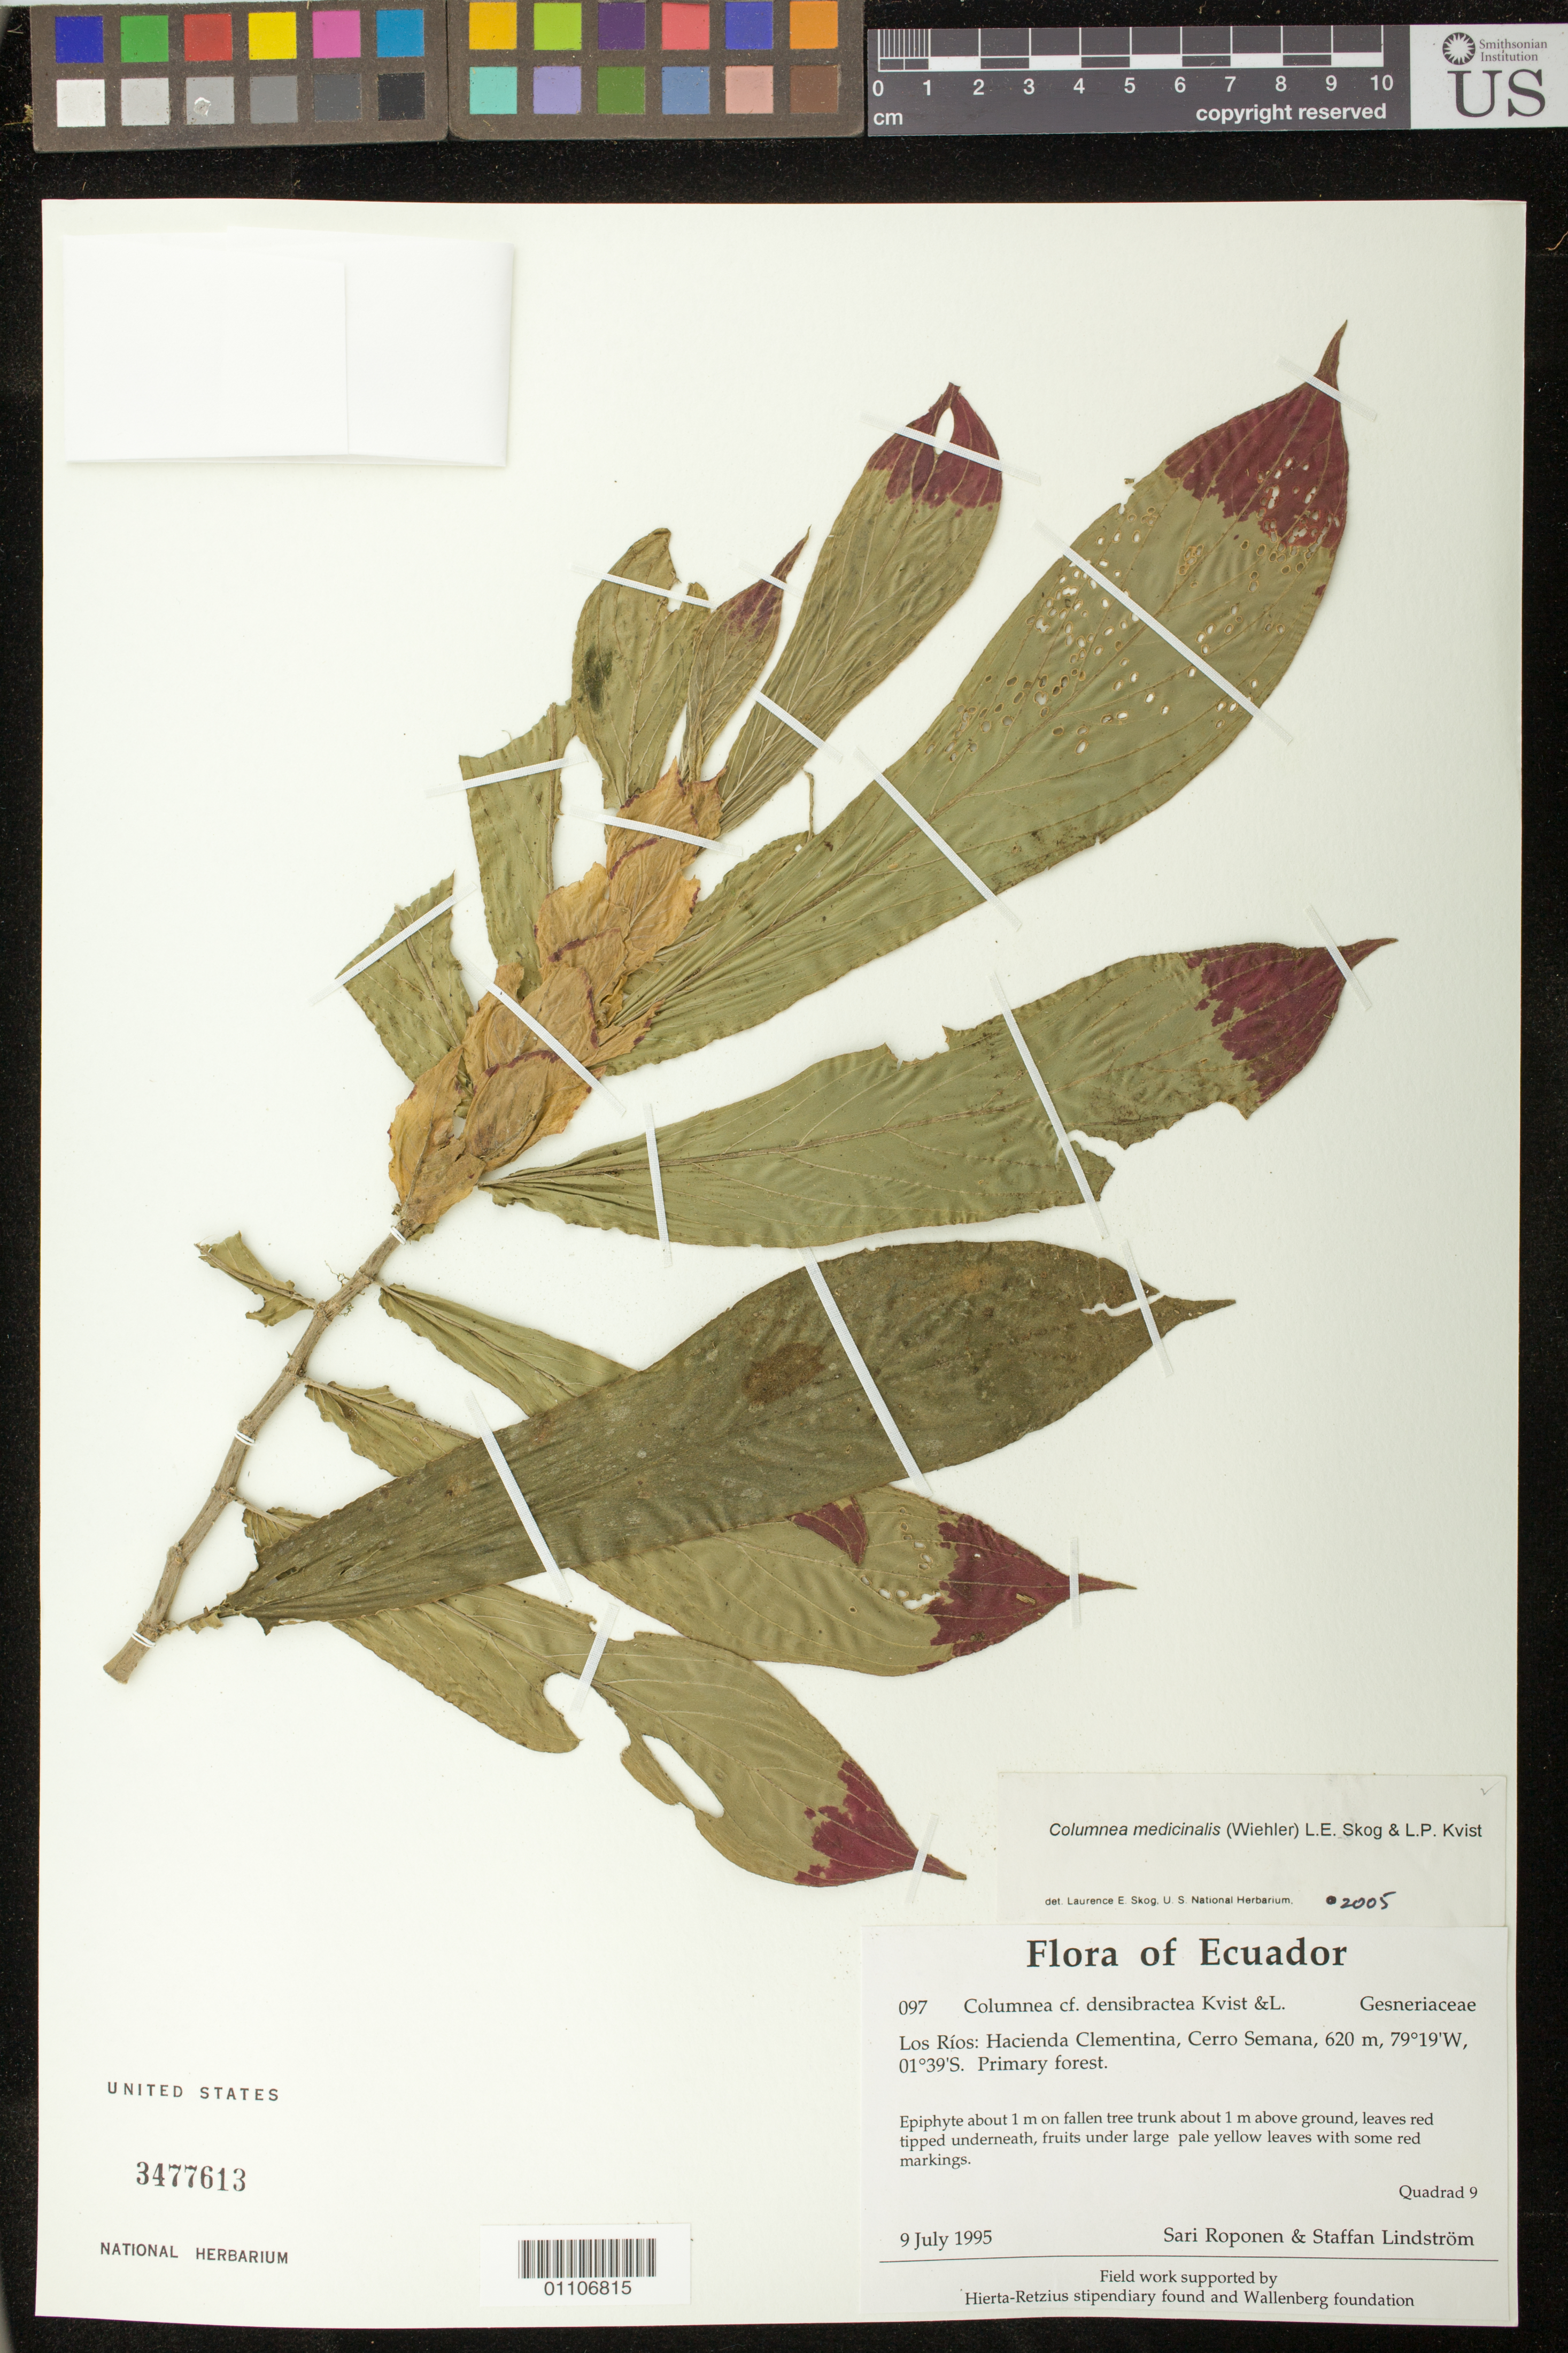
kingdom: Plantae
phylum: Tracheophyta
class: Magnoliopsida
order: Lamiales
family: Gesneriaceae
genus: Columnea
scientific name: Columnea medicinalis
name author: (Wiehler) L.E. Skog & L.P. Kvist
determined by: Skog, Laurence E.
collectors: S. Roponen & S. Lindstrom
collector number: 97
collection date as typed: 09 Jul 1995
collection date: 1995-07-09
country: Ecuador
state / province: Los Rios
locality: Hacienda Clementina, Cerro Semana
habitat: Primary forest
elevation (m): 620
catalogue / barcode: US 3477613